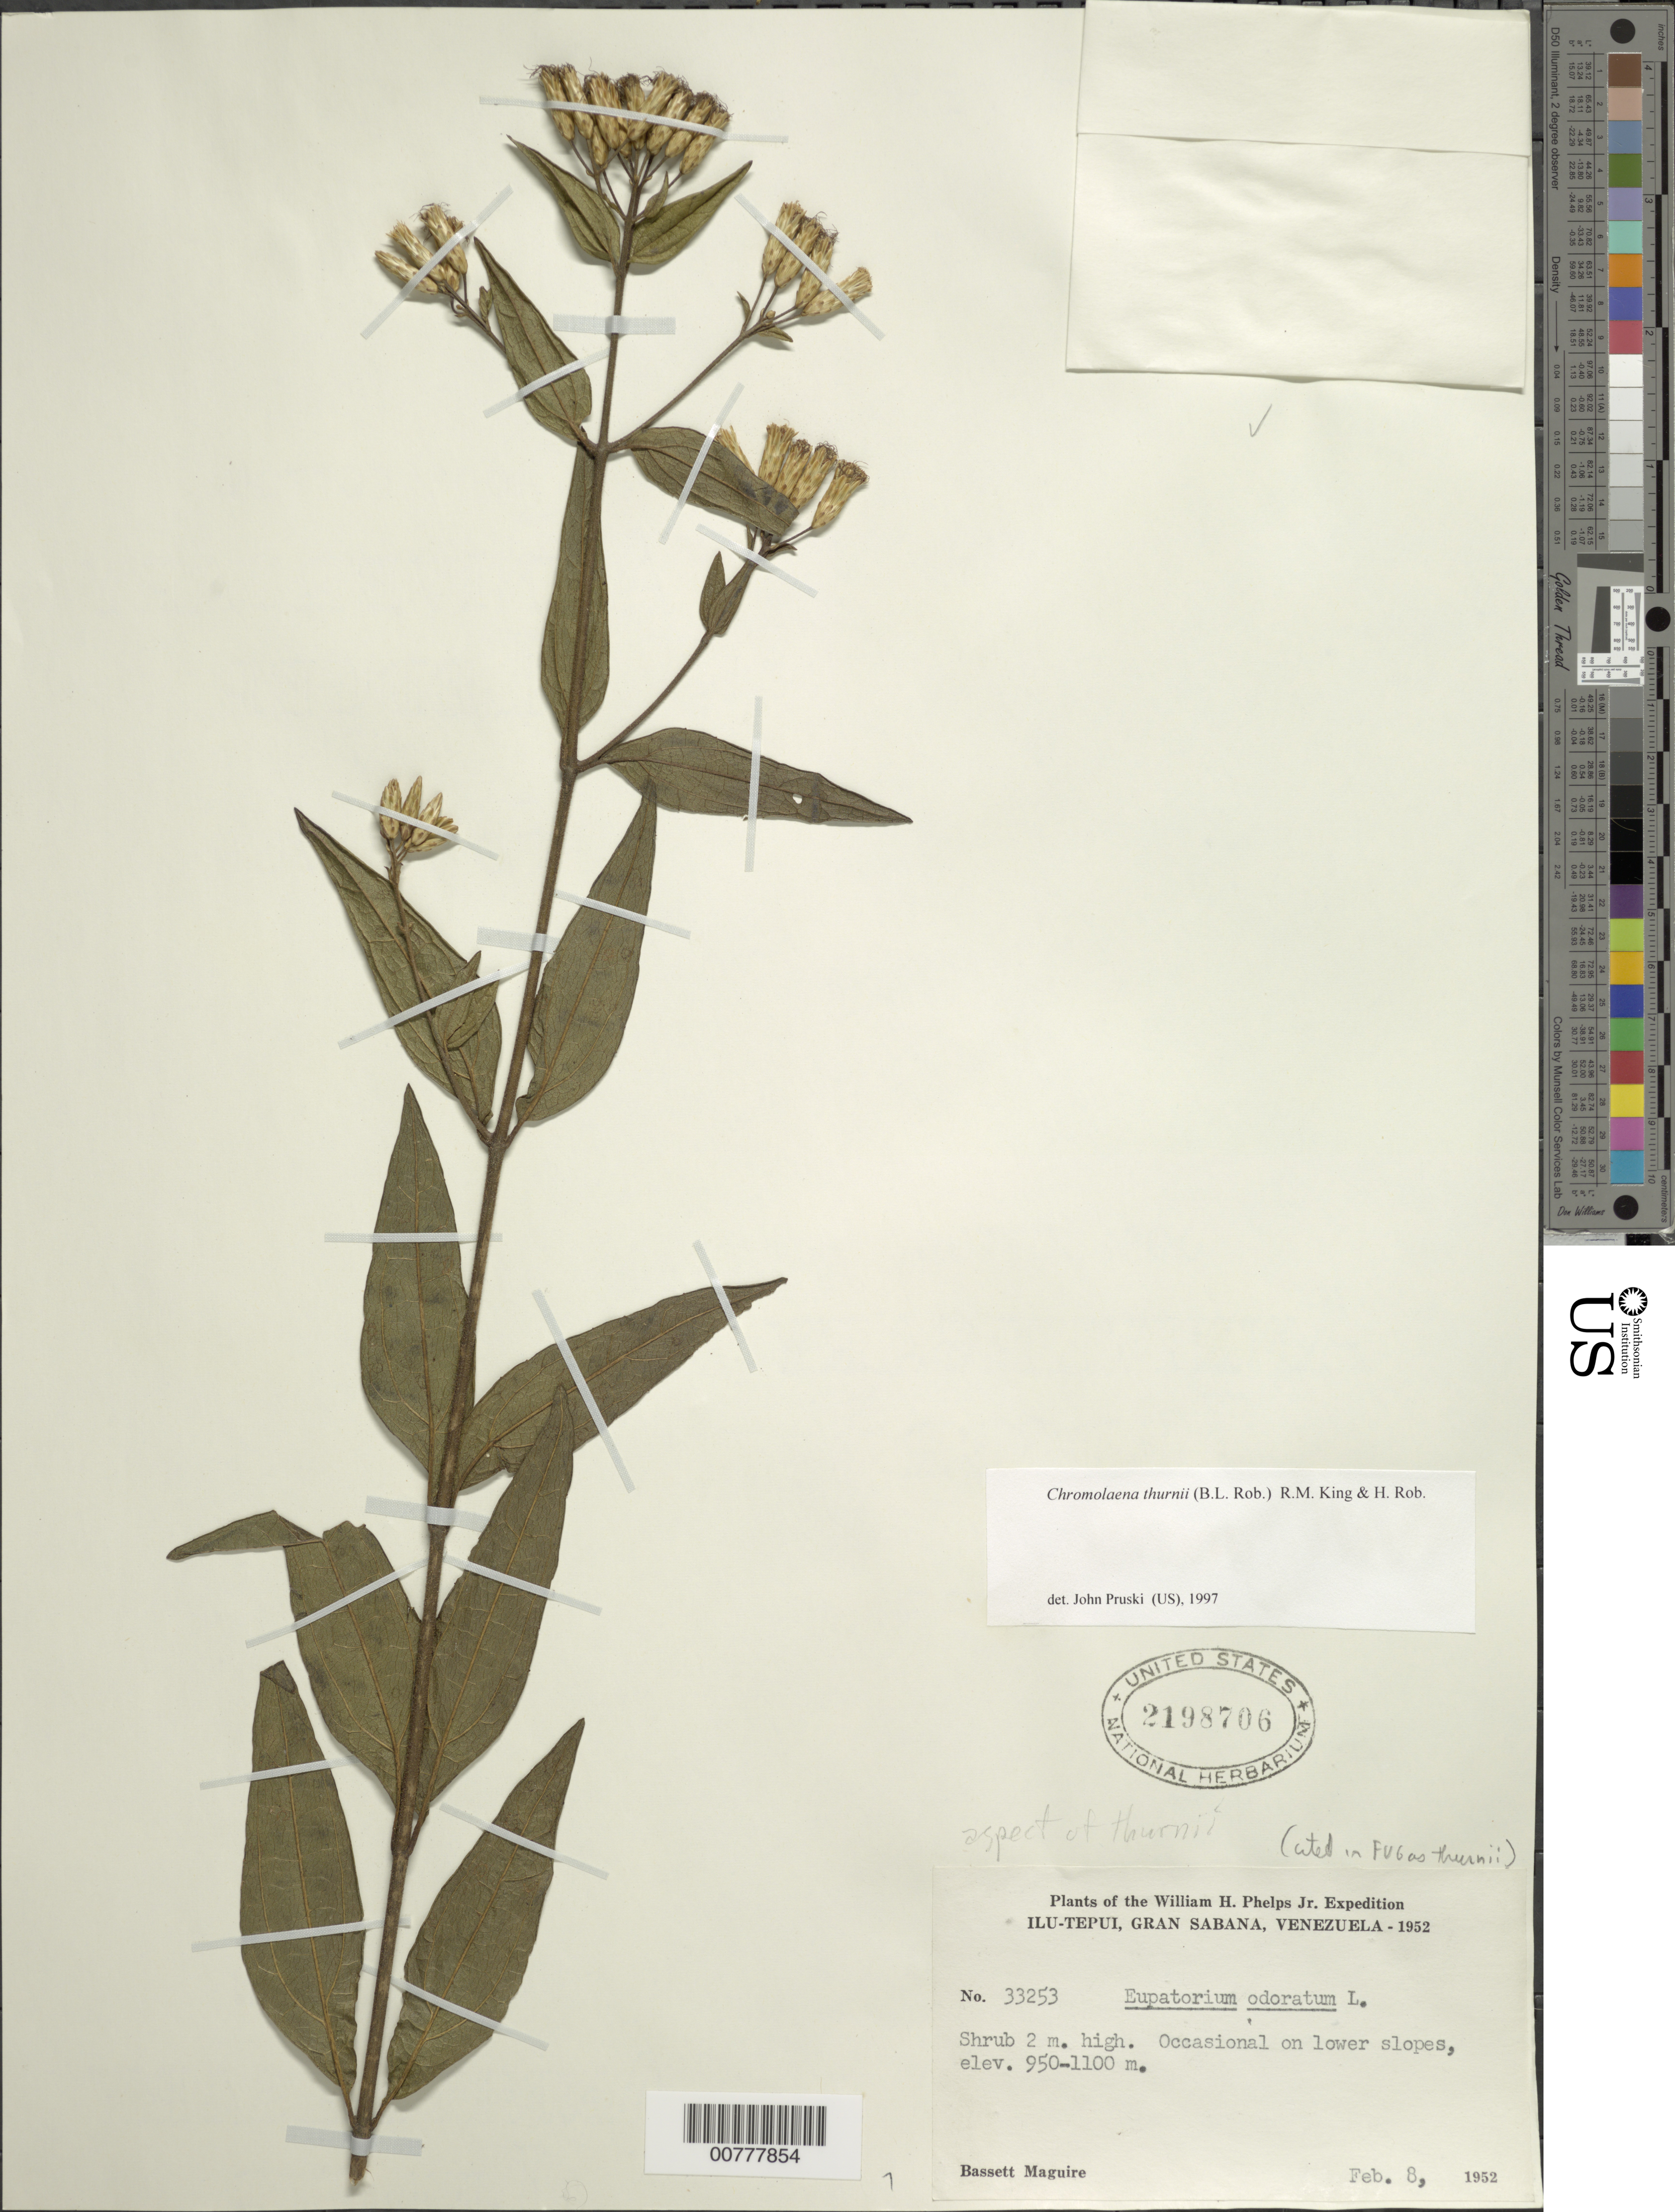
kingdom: Plantae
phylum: Tracheophyta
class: Magnoliopsida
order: Asterales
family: Asteraceae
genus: Chromolaena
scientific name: Chromolaena thurnii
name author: (B.L. Rob.) R.M. King & H. Rob.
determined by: Pruski, J. F.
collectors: B. Maguire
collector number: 33253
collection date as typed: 8-Feb-52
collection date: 1952-02-08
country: Venezuela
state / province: Bolívar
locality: Gran Sabana, Ilu-tepuí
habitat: Lower slopes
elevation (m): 950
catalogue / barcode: US 2198706